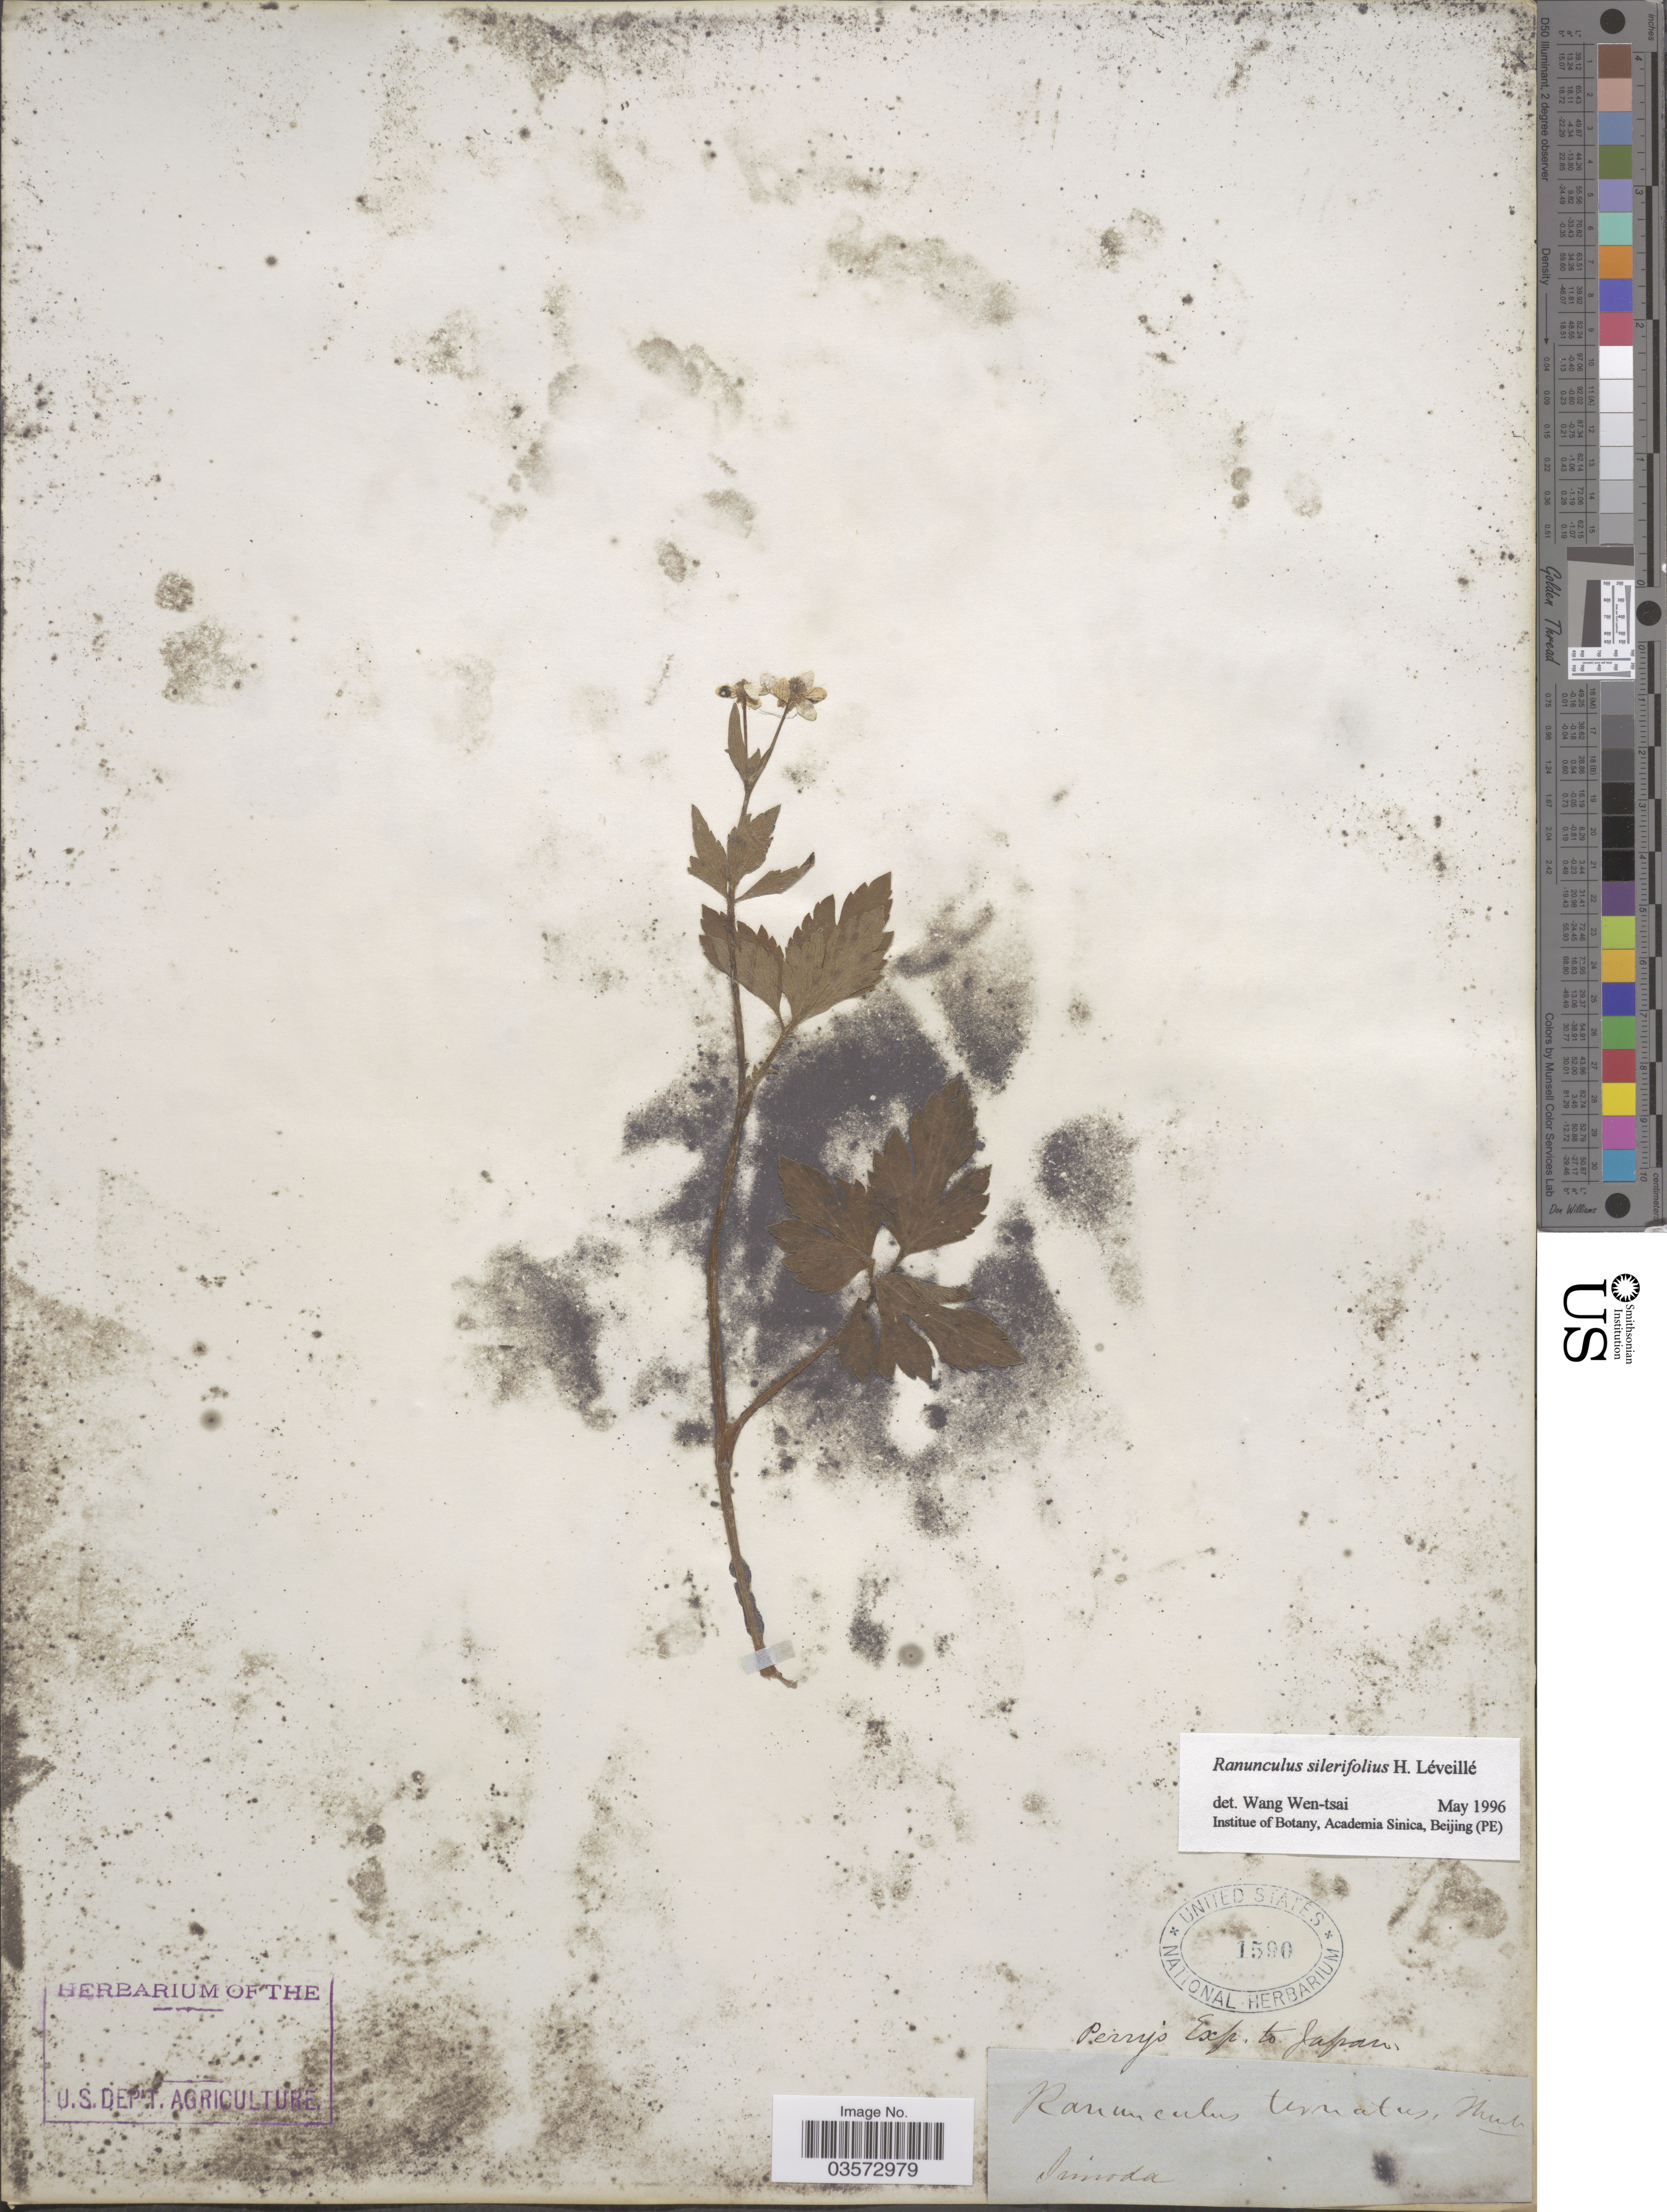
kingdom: Plantae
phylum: Tracheophyta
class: Magnoliopsida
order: Ranunculales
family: Ranunculaceae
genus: Ranunculus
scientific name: Ranunculus silerifolius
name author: H. Lév.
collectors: -- Perry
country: Japan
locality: Simoda.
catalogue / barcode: US 1590